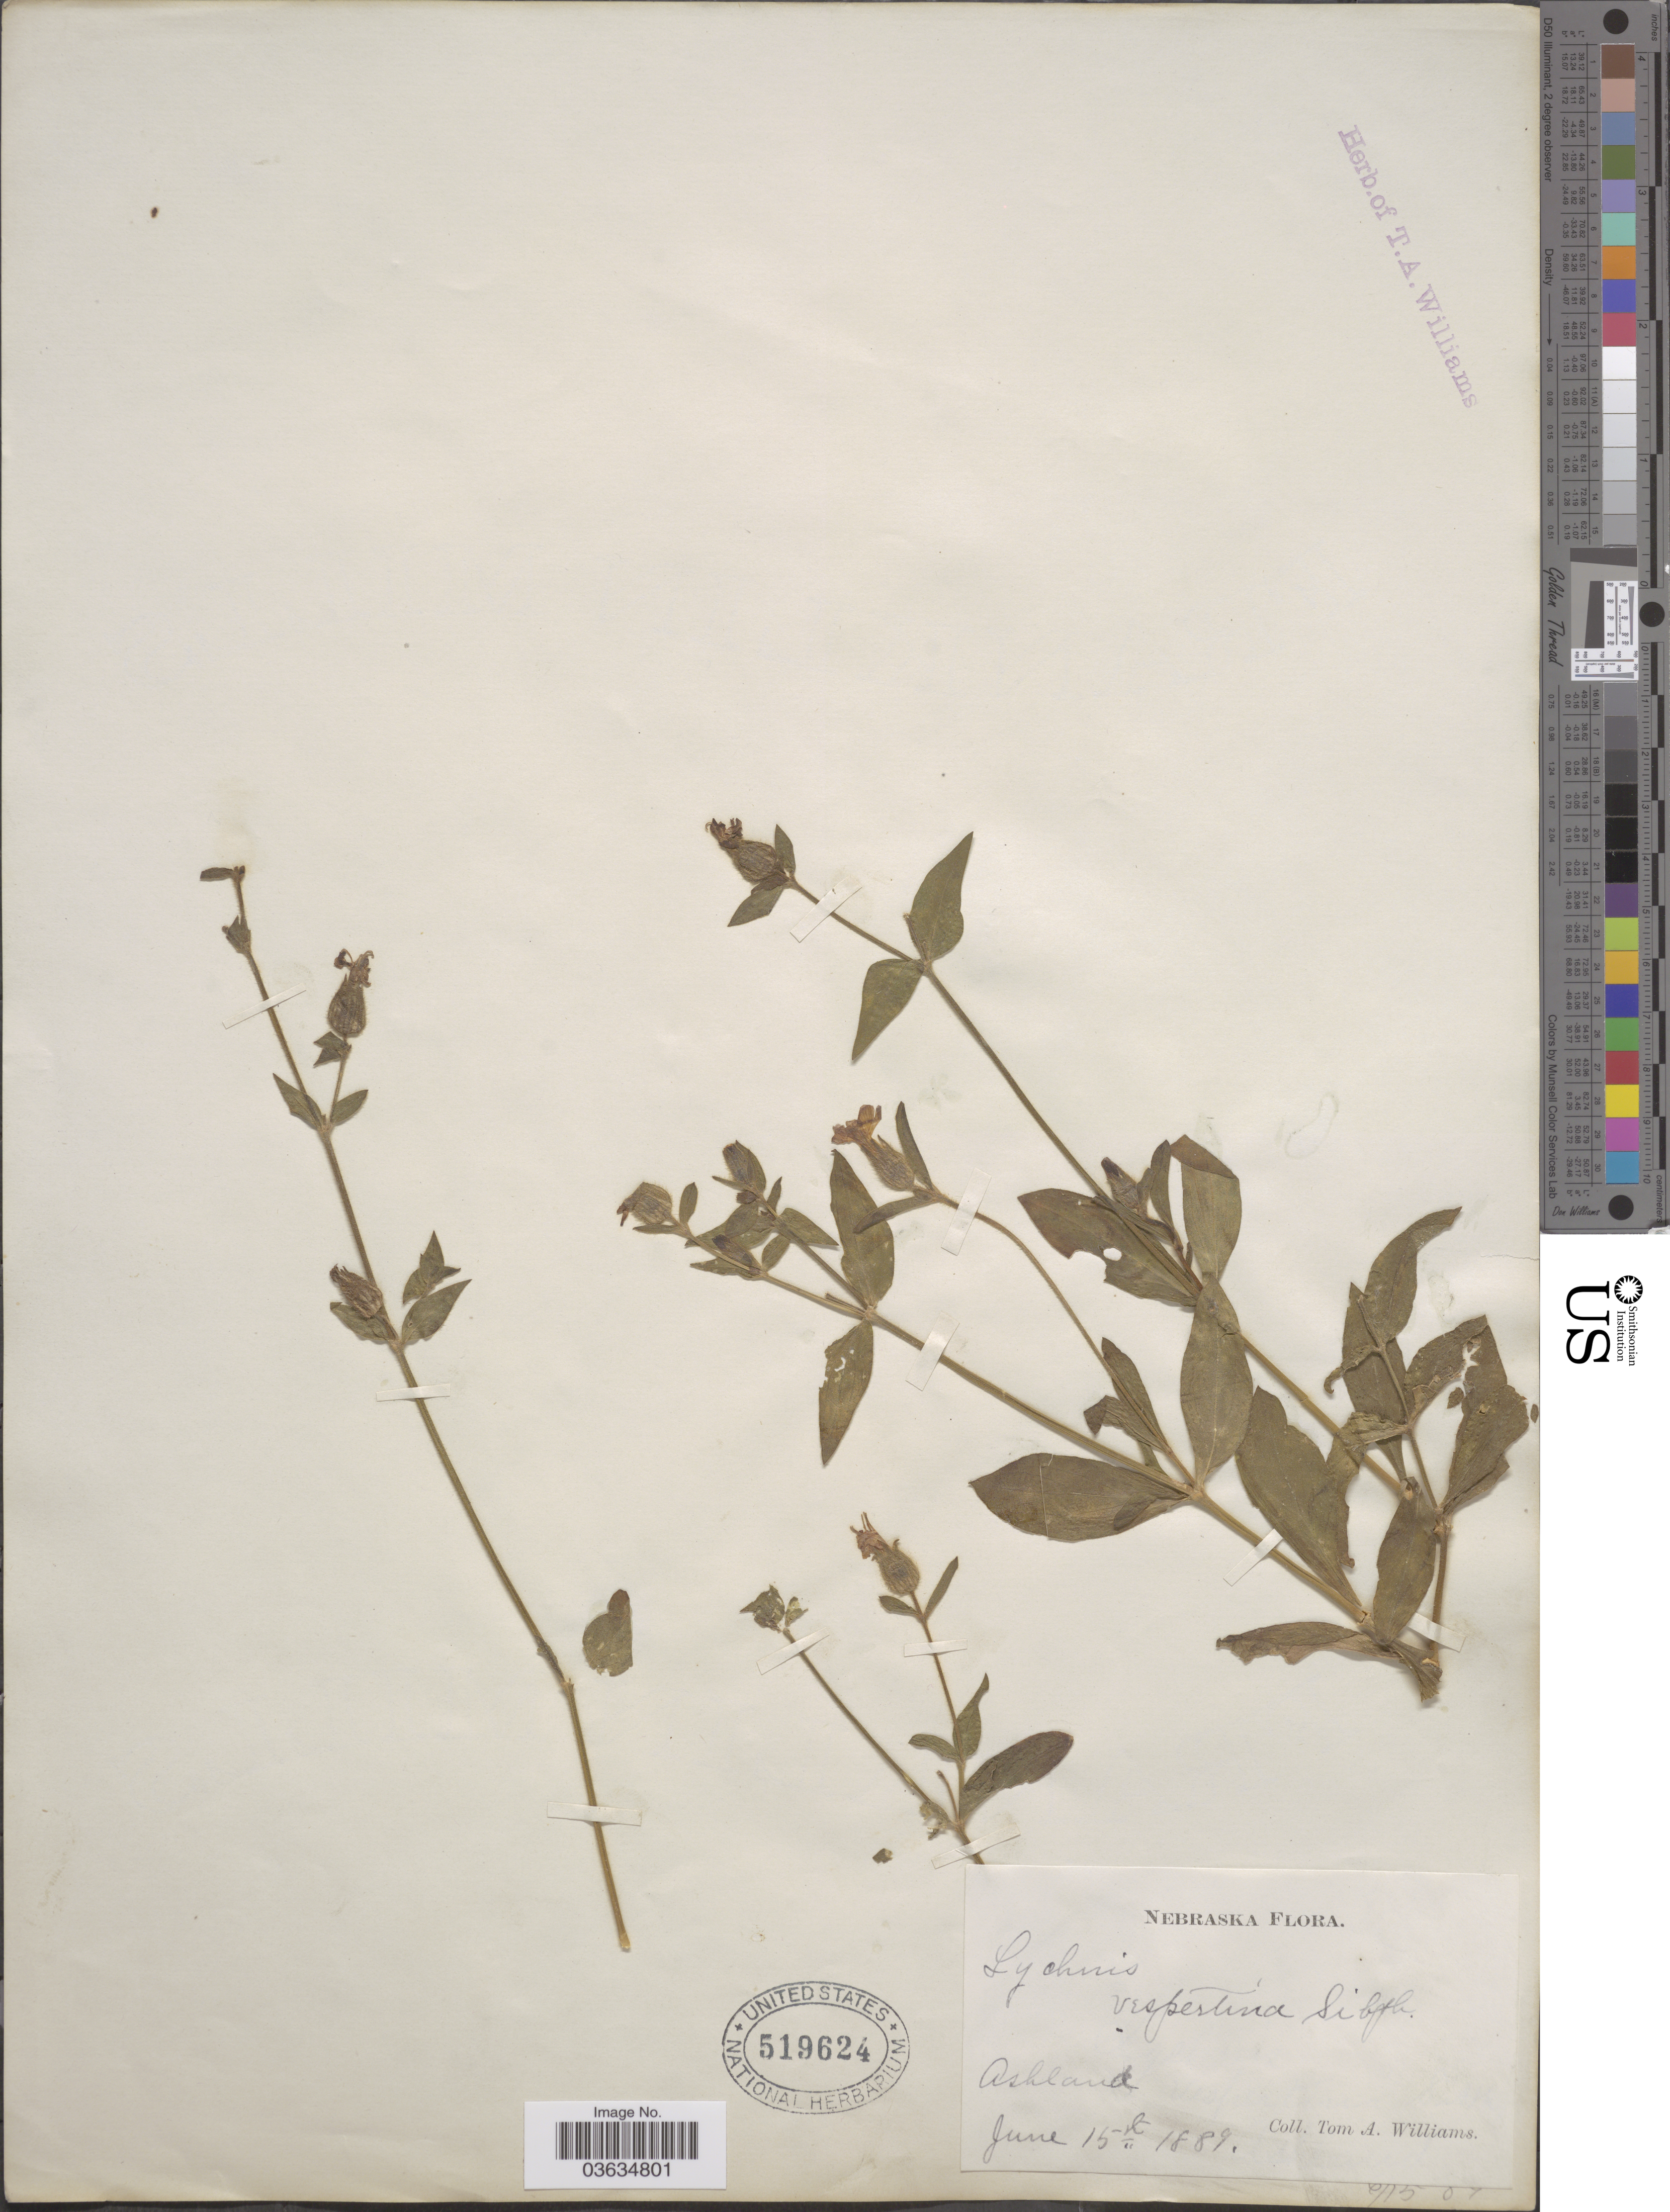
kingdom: Plantae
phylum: Tracheophyta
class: Magnoliopsida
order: Caryophyllales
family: Caryophyllaceae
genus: Silene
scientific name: Silene latifolia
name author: Poir.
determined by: Strong, Mark T., (BOT), Smithsonian Institution - National Museum of Natural History (UNITED STATES)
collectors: T. Williams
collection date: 1889-06-15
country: United States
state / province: Nebraska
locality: Ashland.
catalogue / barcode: US 519624